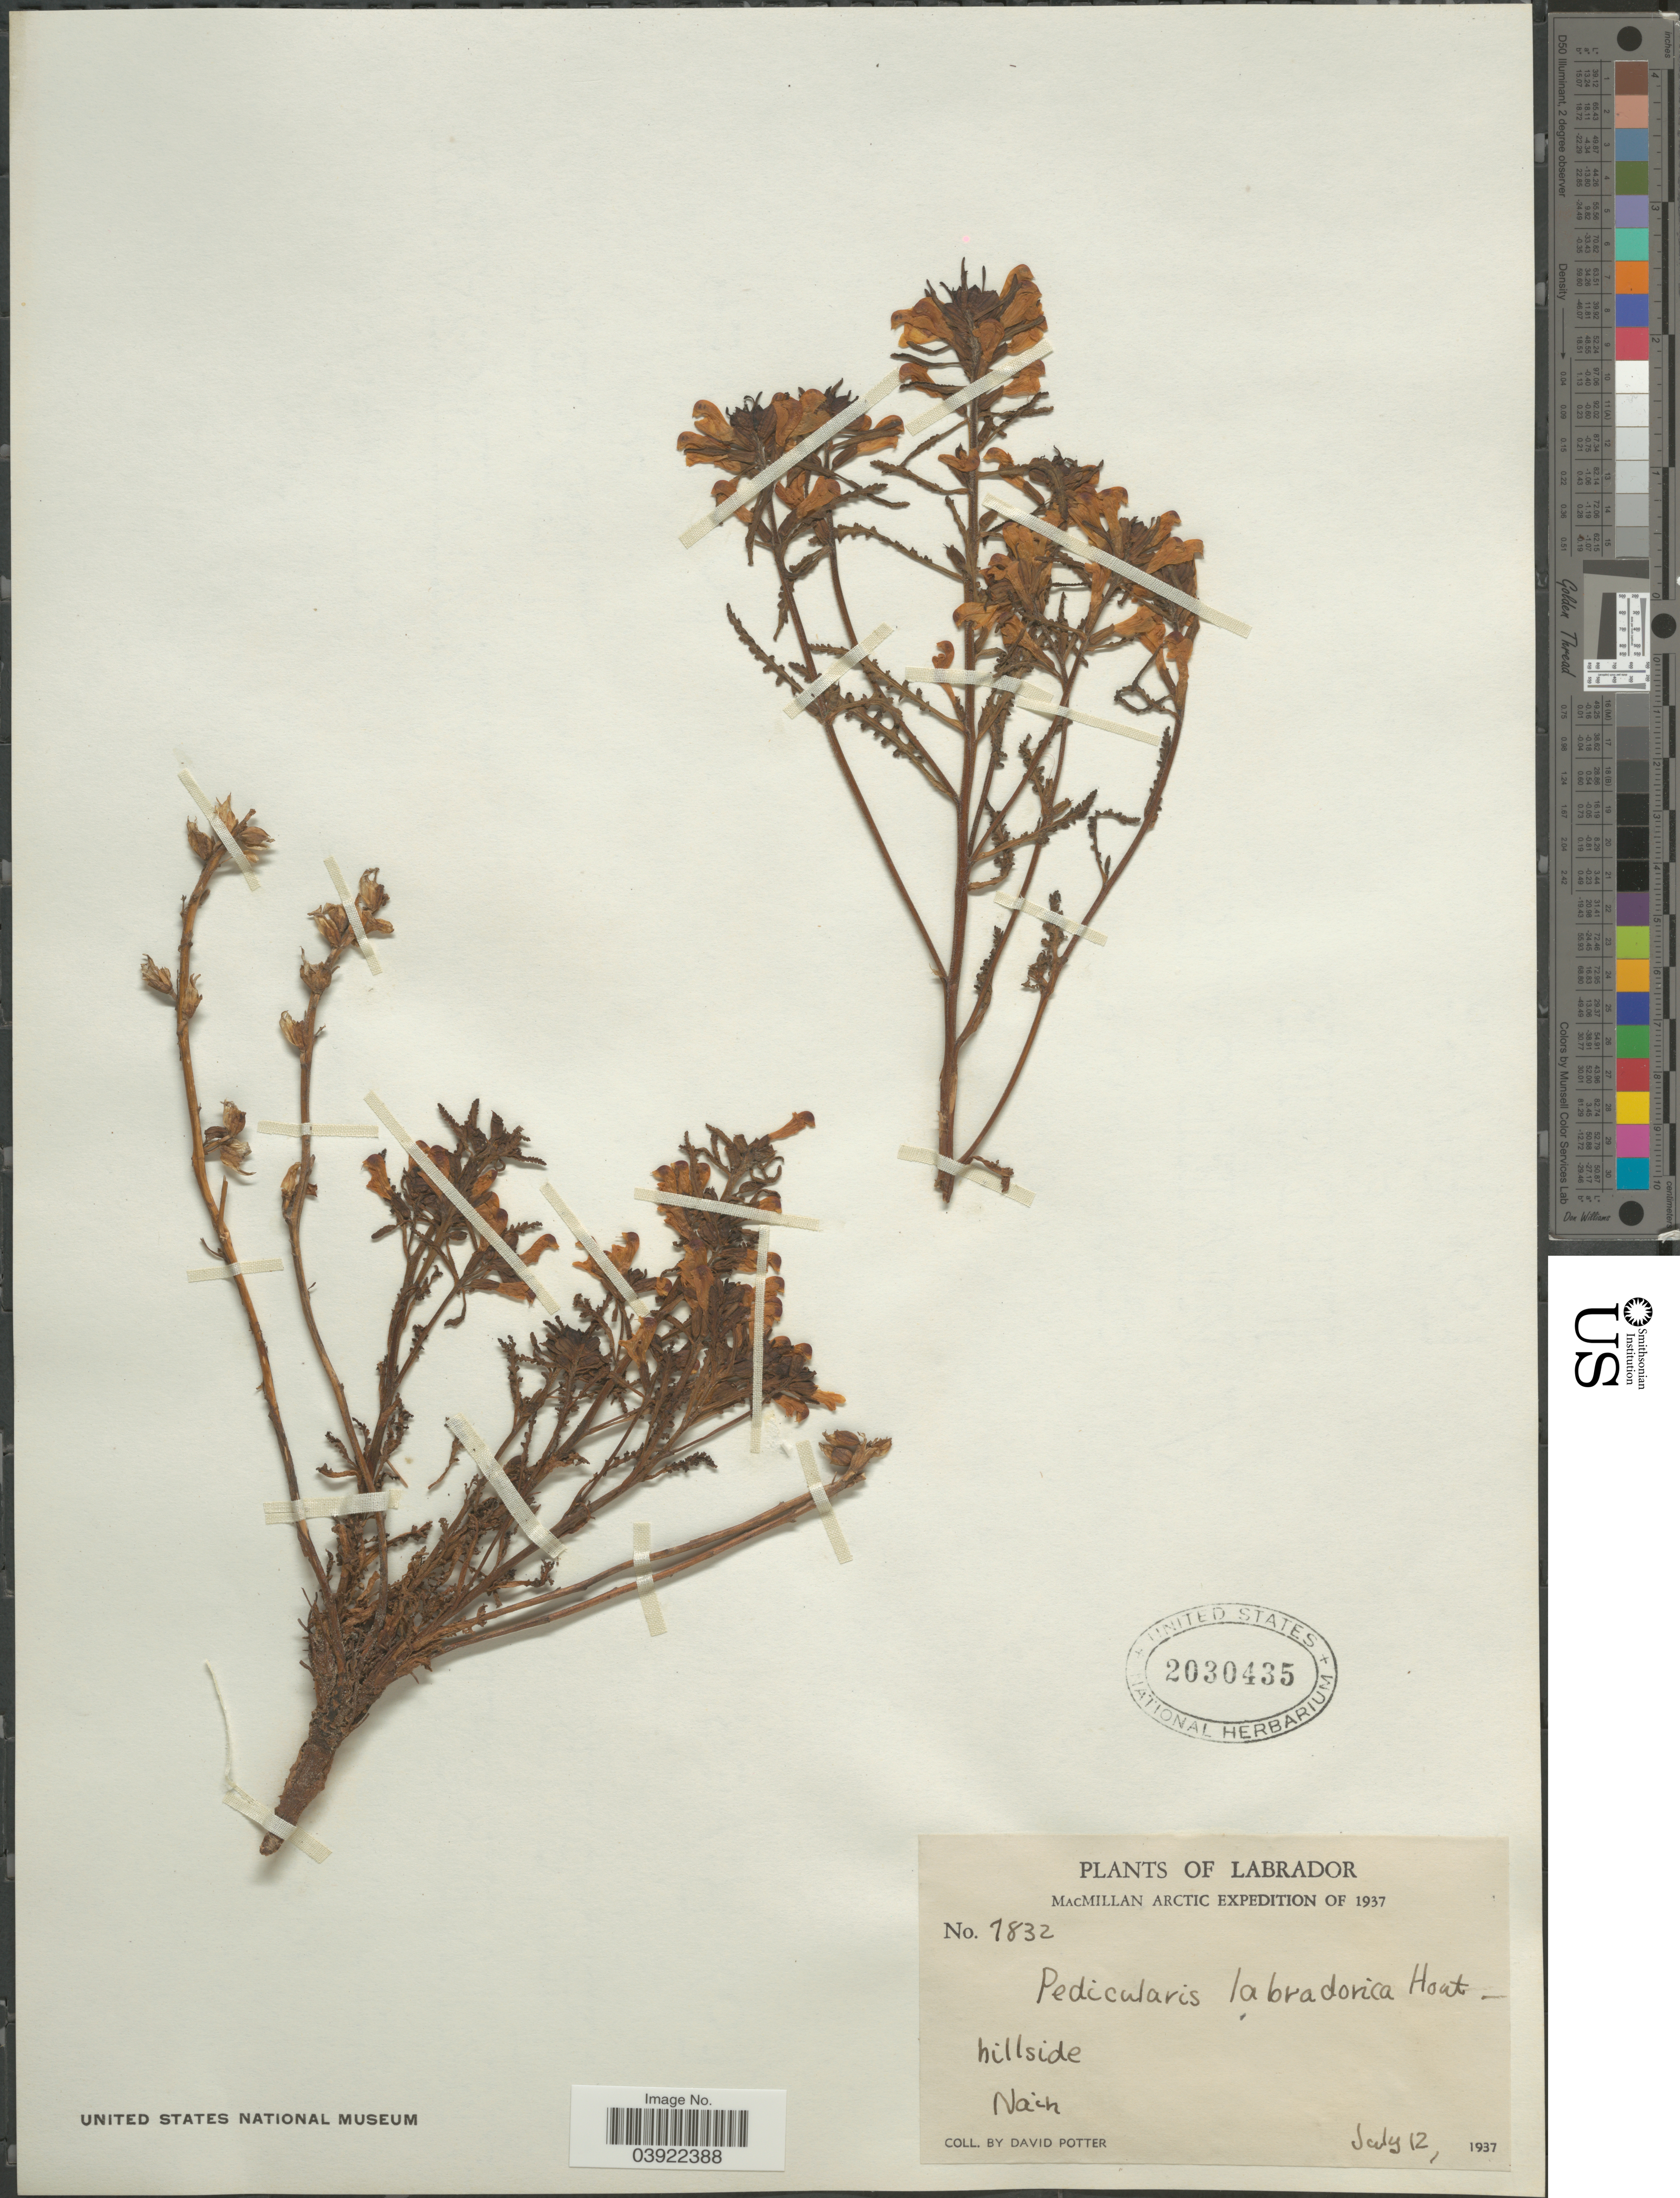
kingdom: Plantae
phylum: Tracheophyta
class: Magnoliopsida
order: Lamiales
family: Orobanchaceae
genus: Pedicularis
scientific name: Pedicularis labradorica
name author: Wirsing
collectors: D. Potter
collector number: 1832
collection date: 1937-07-12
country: Canada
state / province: Newfoundland and Labrador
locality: Labrador. Nain.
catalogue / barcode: US 2030435